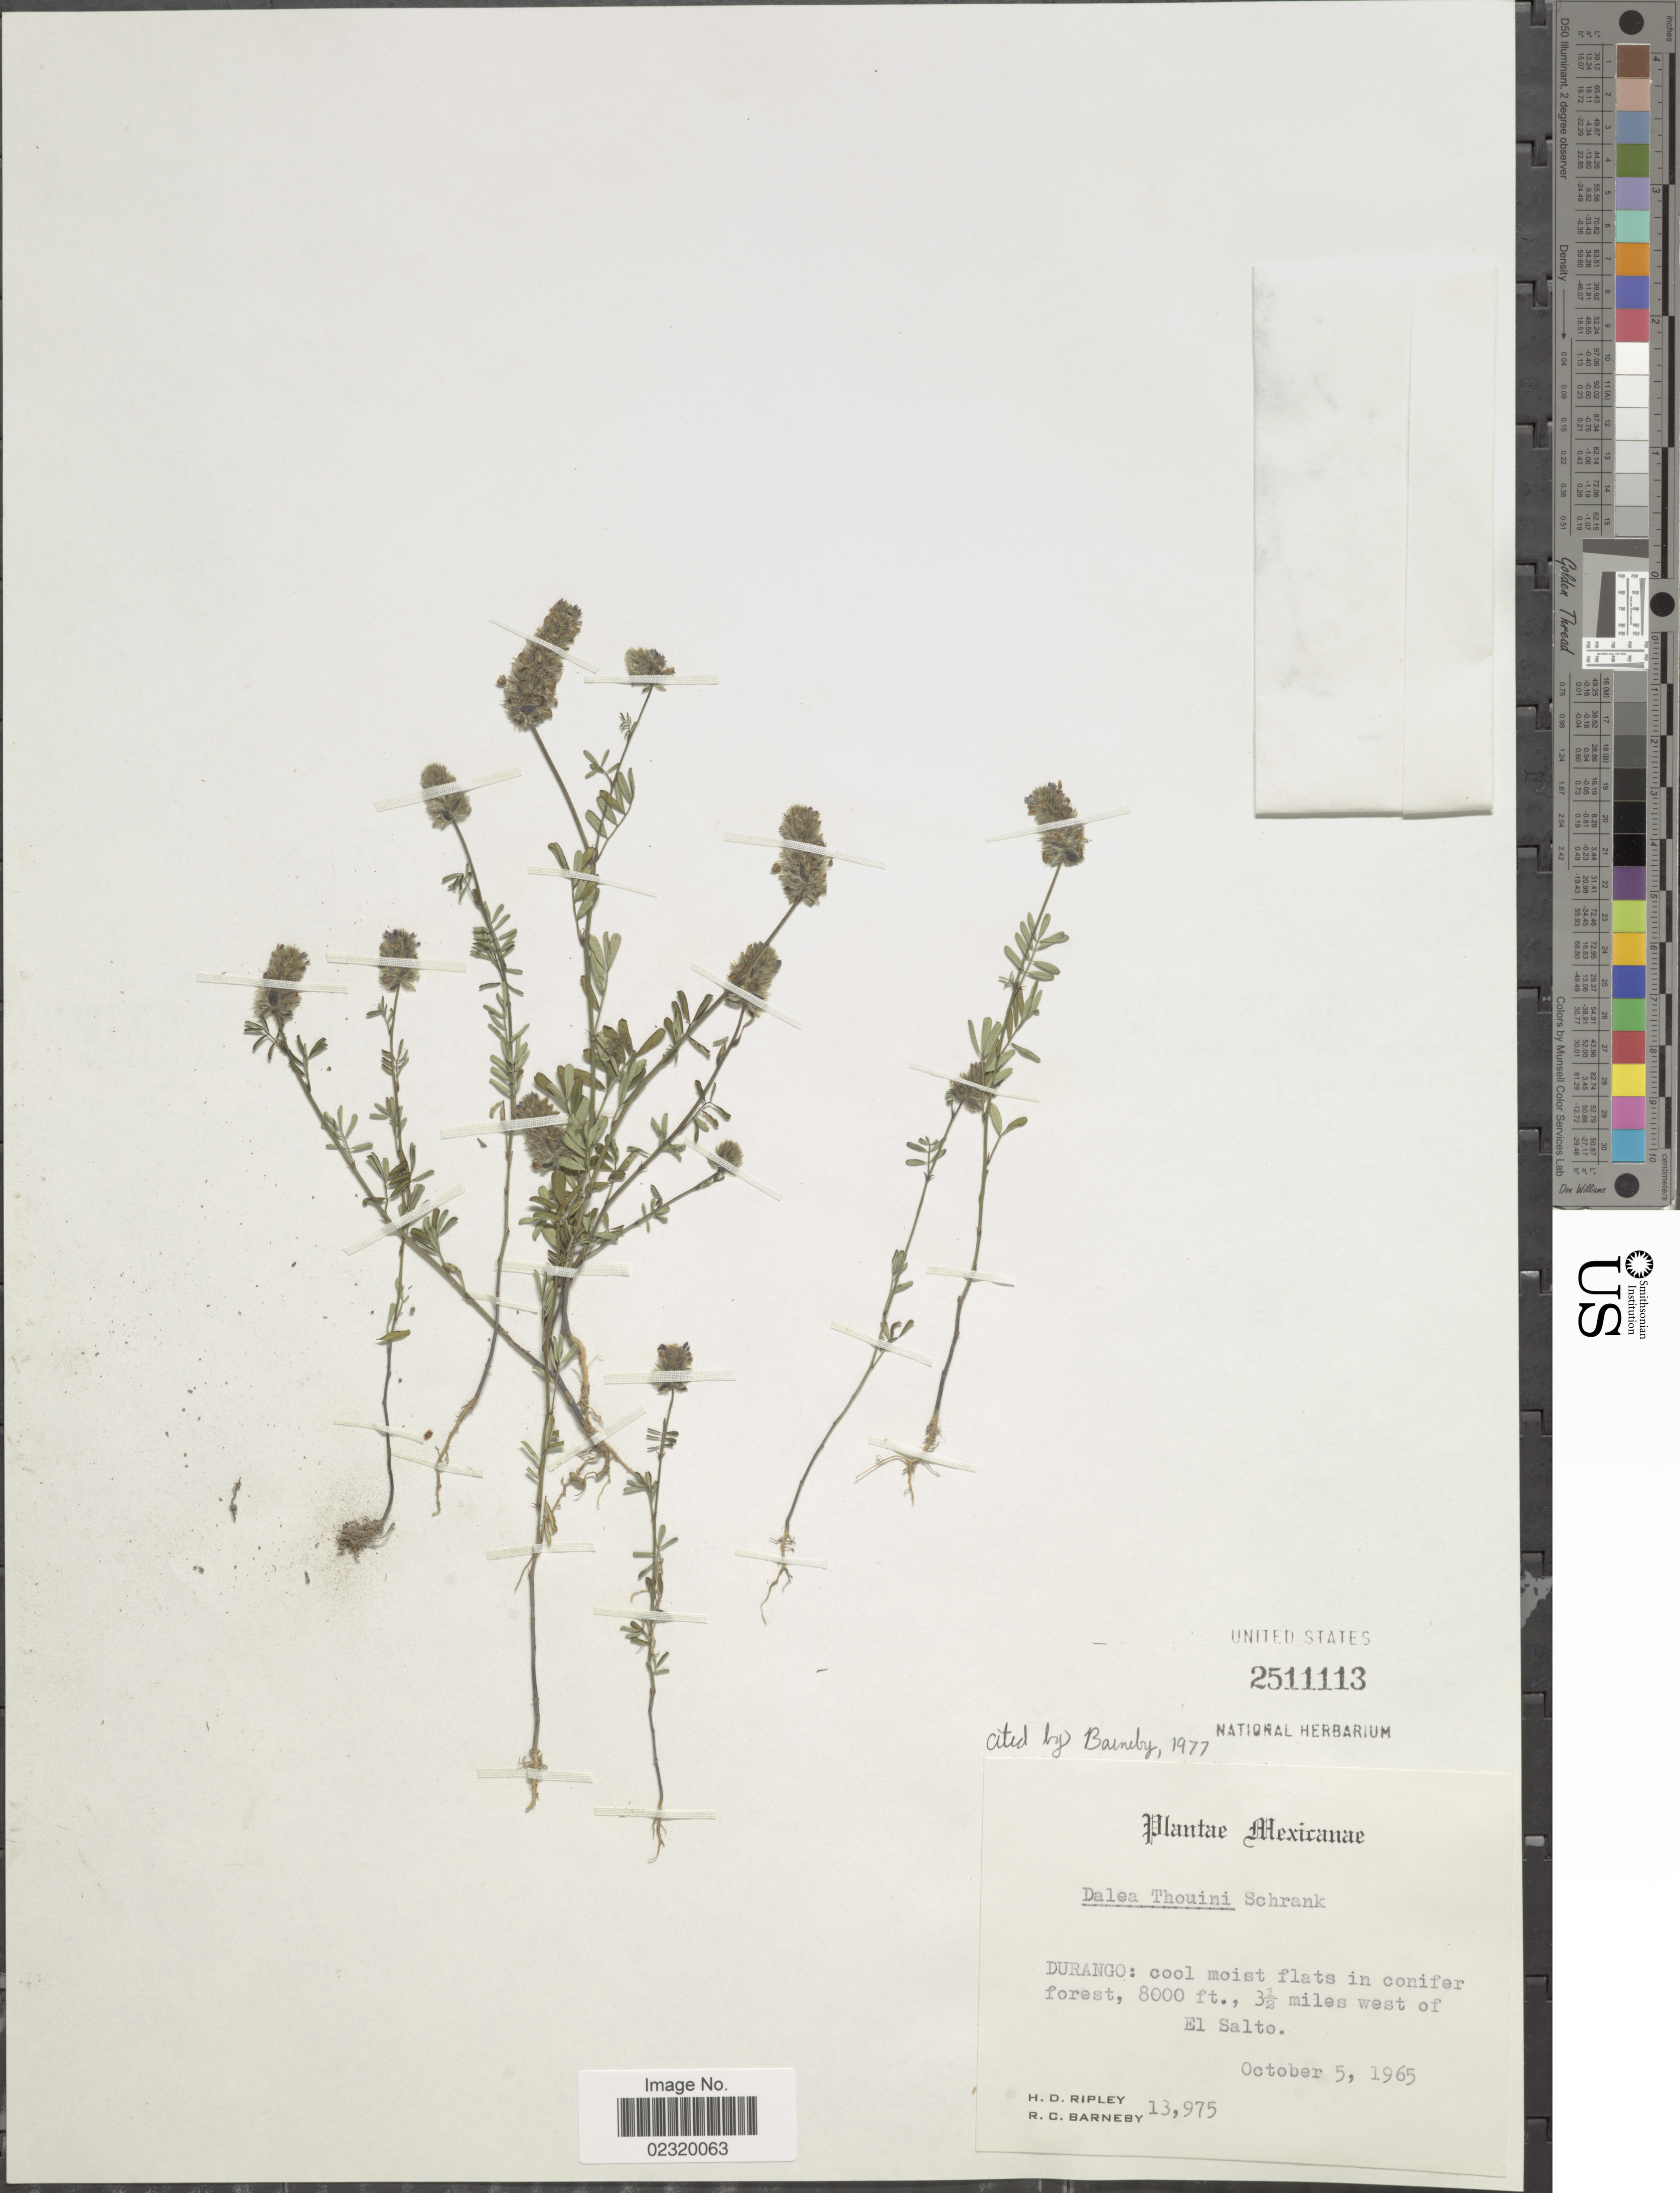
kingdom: Plantae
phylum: Tracheophyta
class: Magnoliopsida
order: Fabales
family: Fabaceae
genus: Dalea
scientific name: Dalea thouinii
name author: Schrank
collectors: H. Ripley & R. C. Barneby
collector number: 13975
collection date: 1965-10-05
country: Mexico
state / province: Durango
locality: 3½ miles west of El Salto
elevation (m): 2438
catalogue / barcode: US 2511113